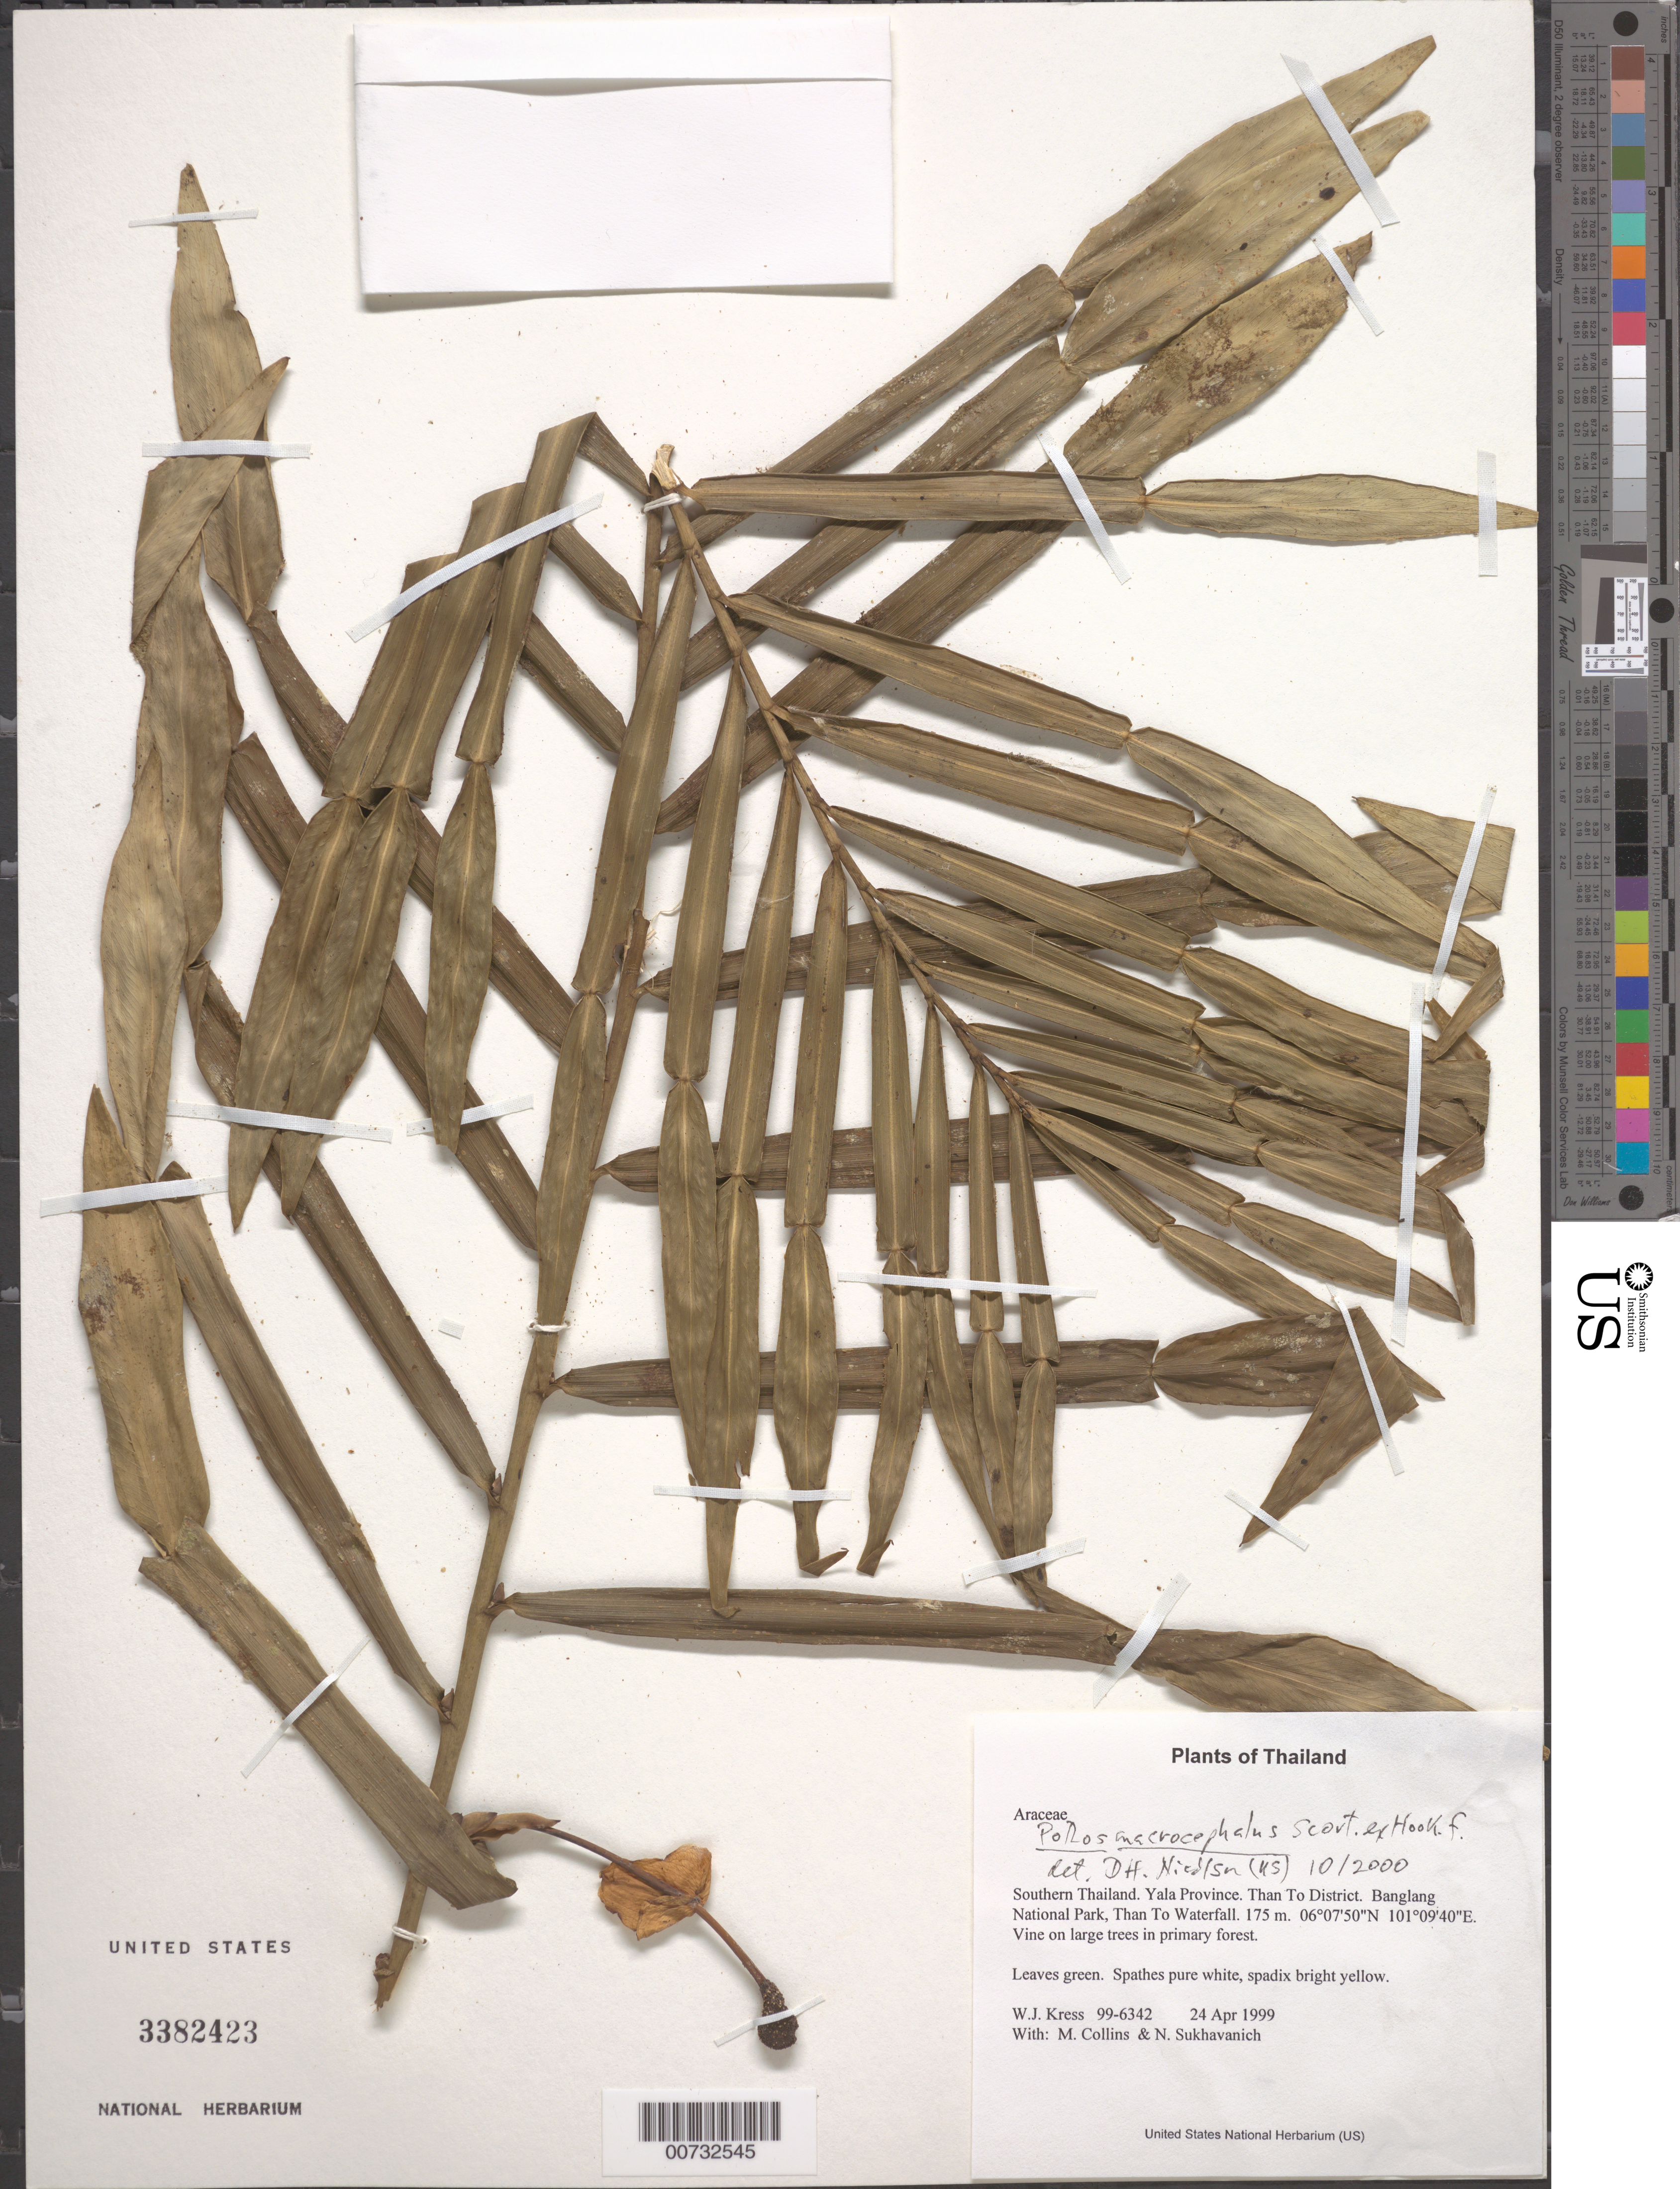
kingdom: Plantae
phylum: Tracheophyta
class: Liliopsida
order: Alismatales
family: Araceae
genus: Pothos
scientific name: Pothos macrocephalus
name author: Scort. ex Hook. f.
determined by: Nicolson, Dan H.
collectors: W. J. Kress, M. Collins & N. Sukhavanich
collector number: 99-6342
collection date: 1999-04-24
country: Thailand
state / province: Yala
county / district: Than To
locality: Banglang National Park, Than To Waterfall.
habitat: Vine on large trees in primary forest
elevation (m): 175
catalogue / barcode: US 3382423